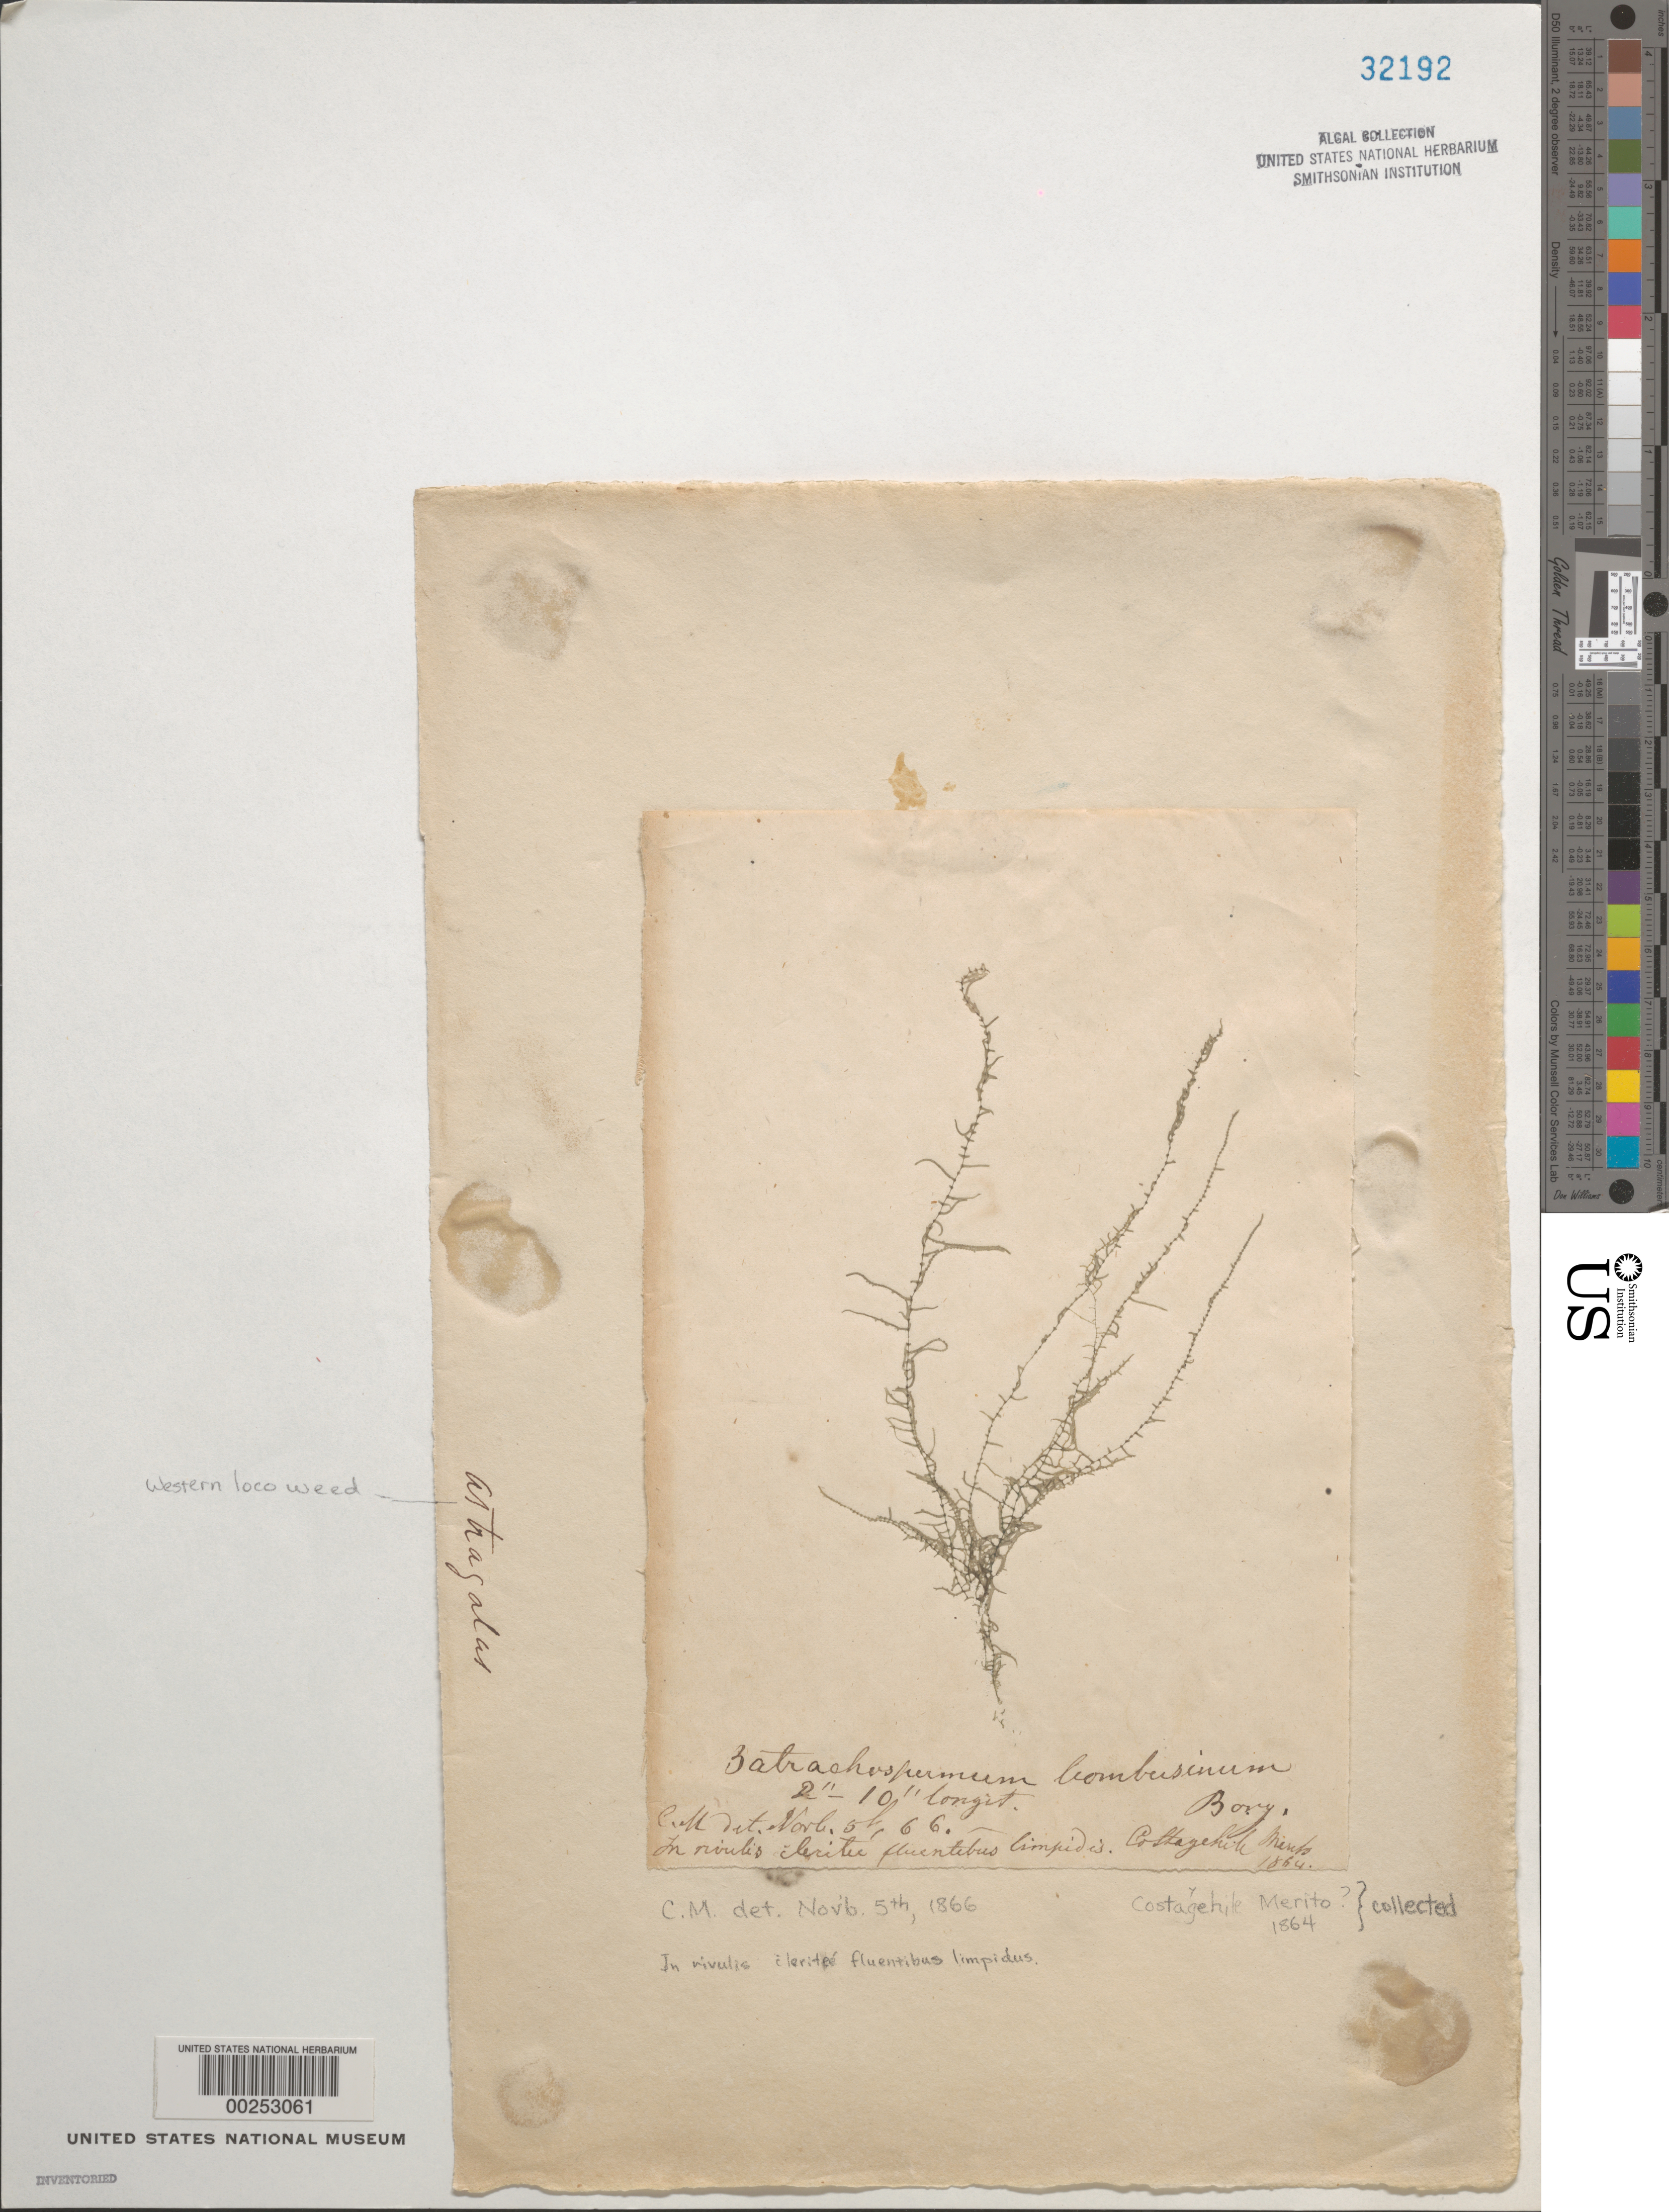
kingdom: Plantae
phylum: Rhodophyta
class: Florideophyceae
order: Batrachospermales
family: Batrachospermaceae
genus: Batrachospermum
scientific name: Batrachospermum bombusinum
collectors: C. Merito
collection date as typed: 1864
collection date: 1864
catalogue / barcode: US 32192